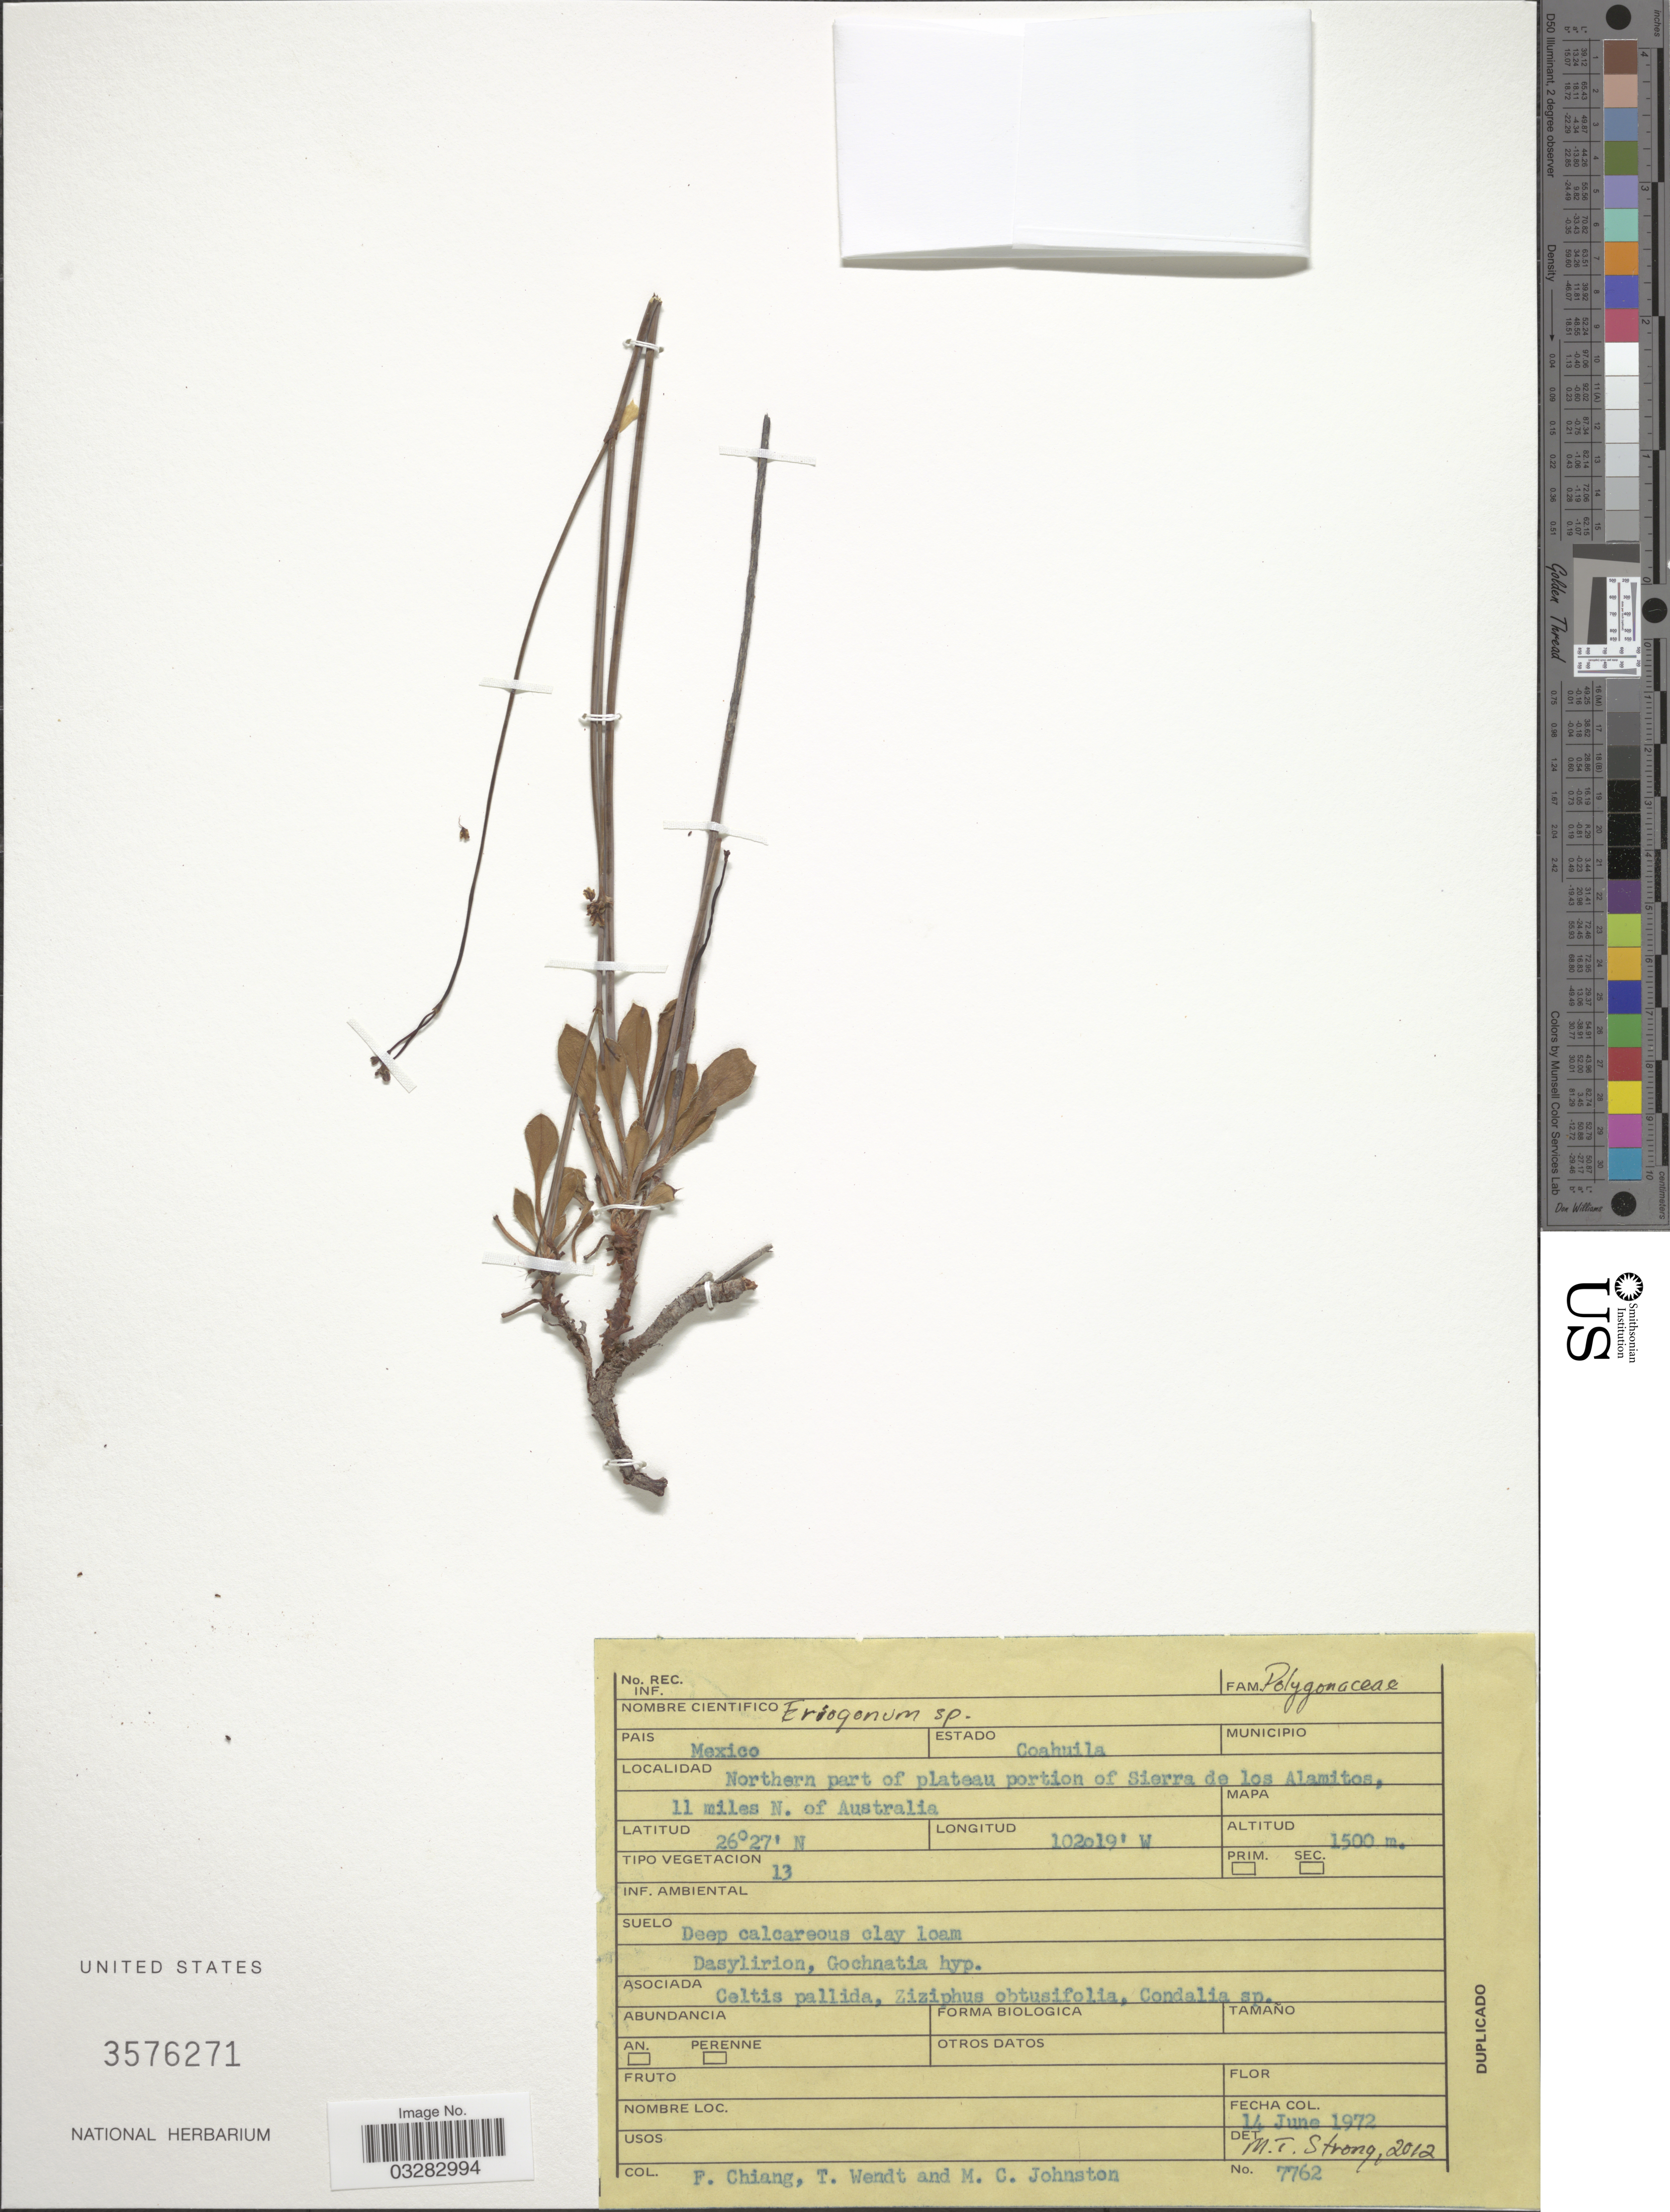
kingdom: Plantae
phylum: Tracheophyta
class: Magnoliopsida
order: Caryophyllales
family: Polygonaceae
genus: Eriogonum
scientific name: Eriogonum sp.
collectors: F. Chiang, T. L. Wendt & M. Johnston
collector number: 7762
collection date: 1972-06-14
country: Mexico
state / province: Coahuila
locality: Northern part of plateau portion of Sierra de los Alamitos, 11 miles N. of Australia.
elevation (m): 1500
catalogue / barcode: US 3576271